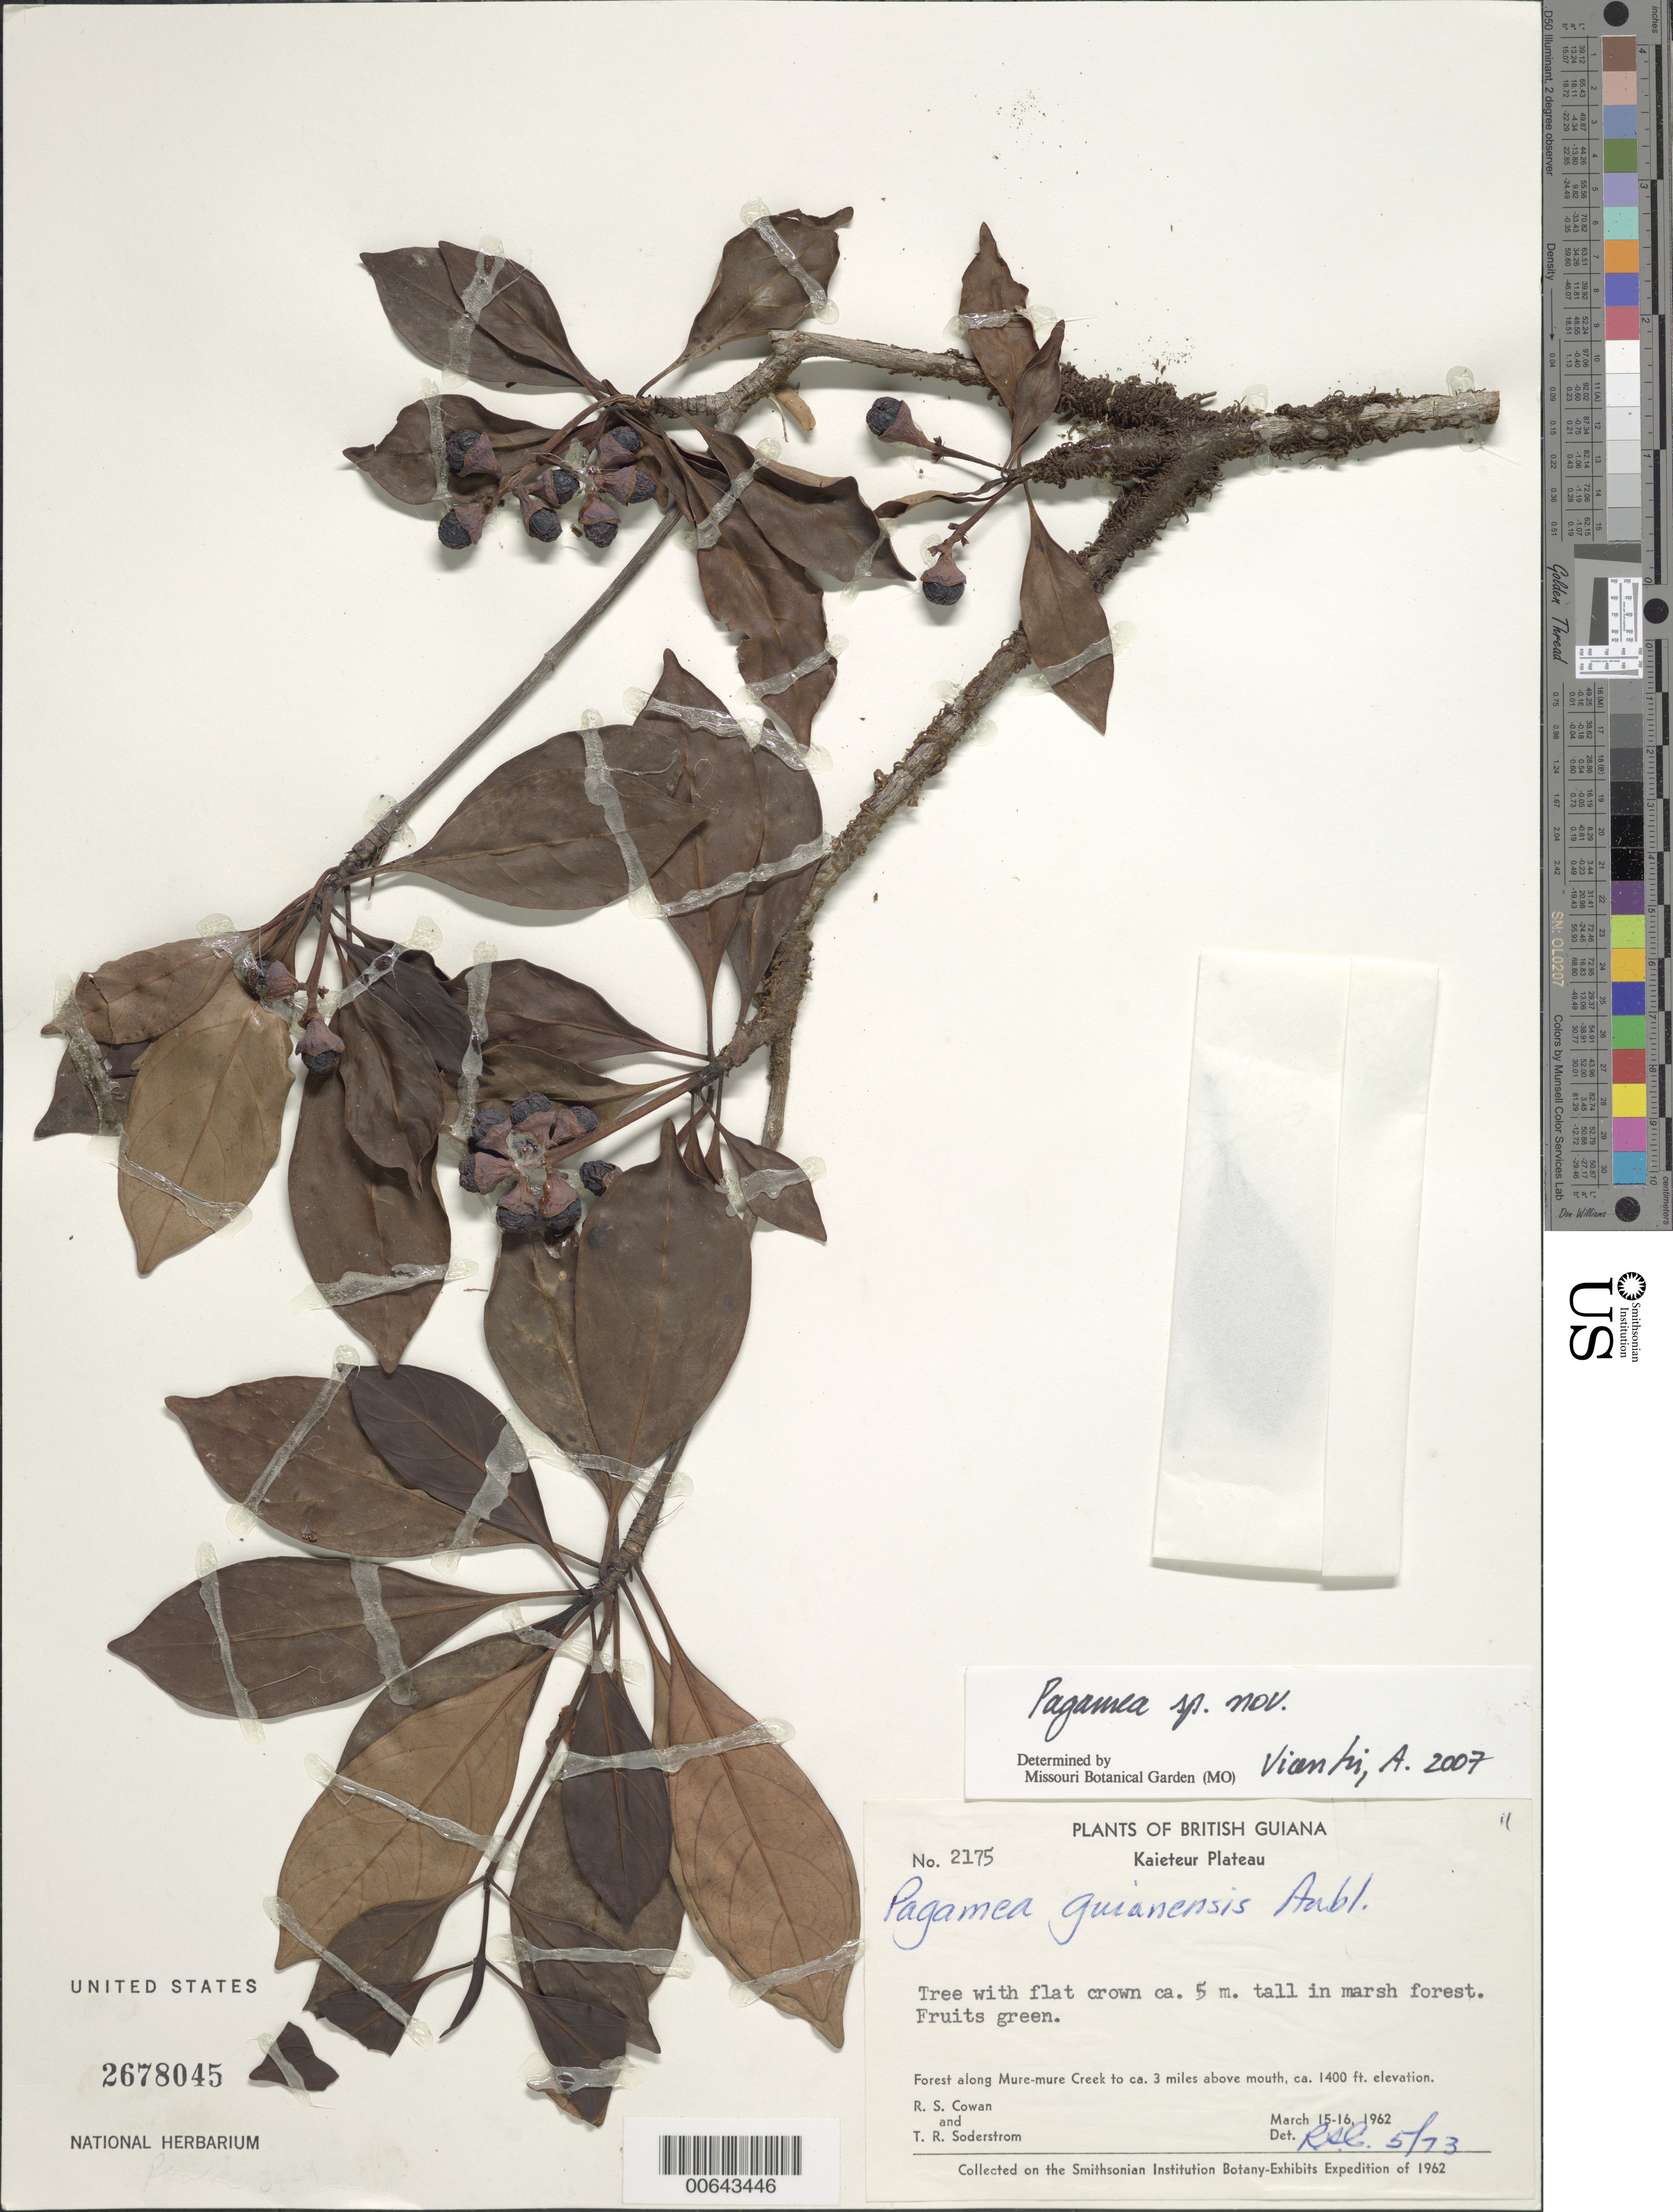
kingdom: Plantae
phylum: Tracheophyta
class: Magnoliopsida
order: Gentianales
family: Rubiaceae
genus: Pagamea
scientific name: Pagamea sp. nov.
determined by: Vicentini, A.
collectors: R. S. Cowan & T. R. Soderstrom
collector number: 2175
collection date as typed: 15-Mar-62 to 16-Mar-62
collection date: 1962-03-15/1962-03-16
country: Guyana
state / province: Potaro-Siparuni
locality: Kaieteur Plateau, Mure-mure Creek to ca. 3 mi. above mouth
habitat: Marsh forest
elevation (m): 427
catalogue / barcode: US 2678045